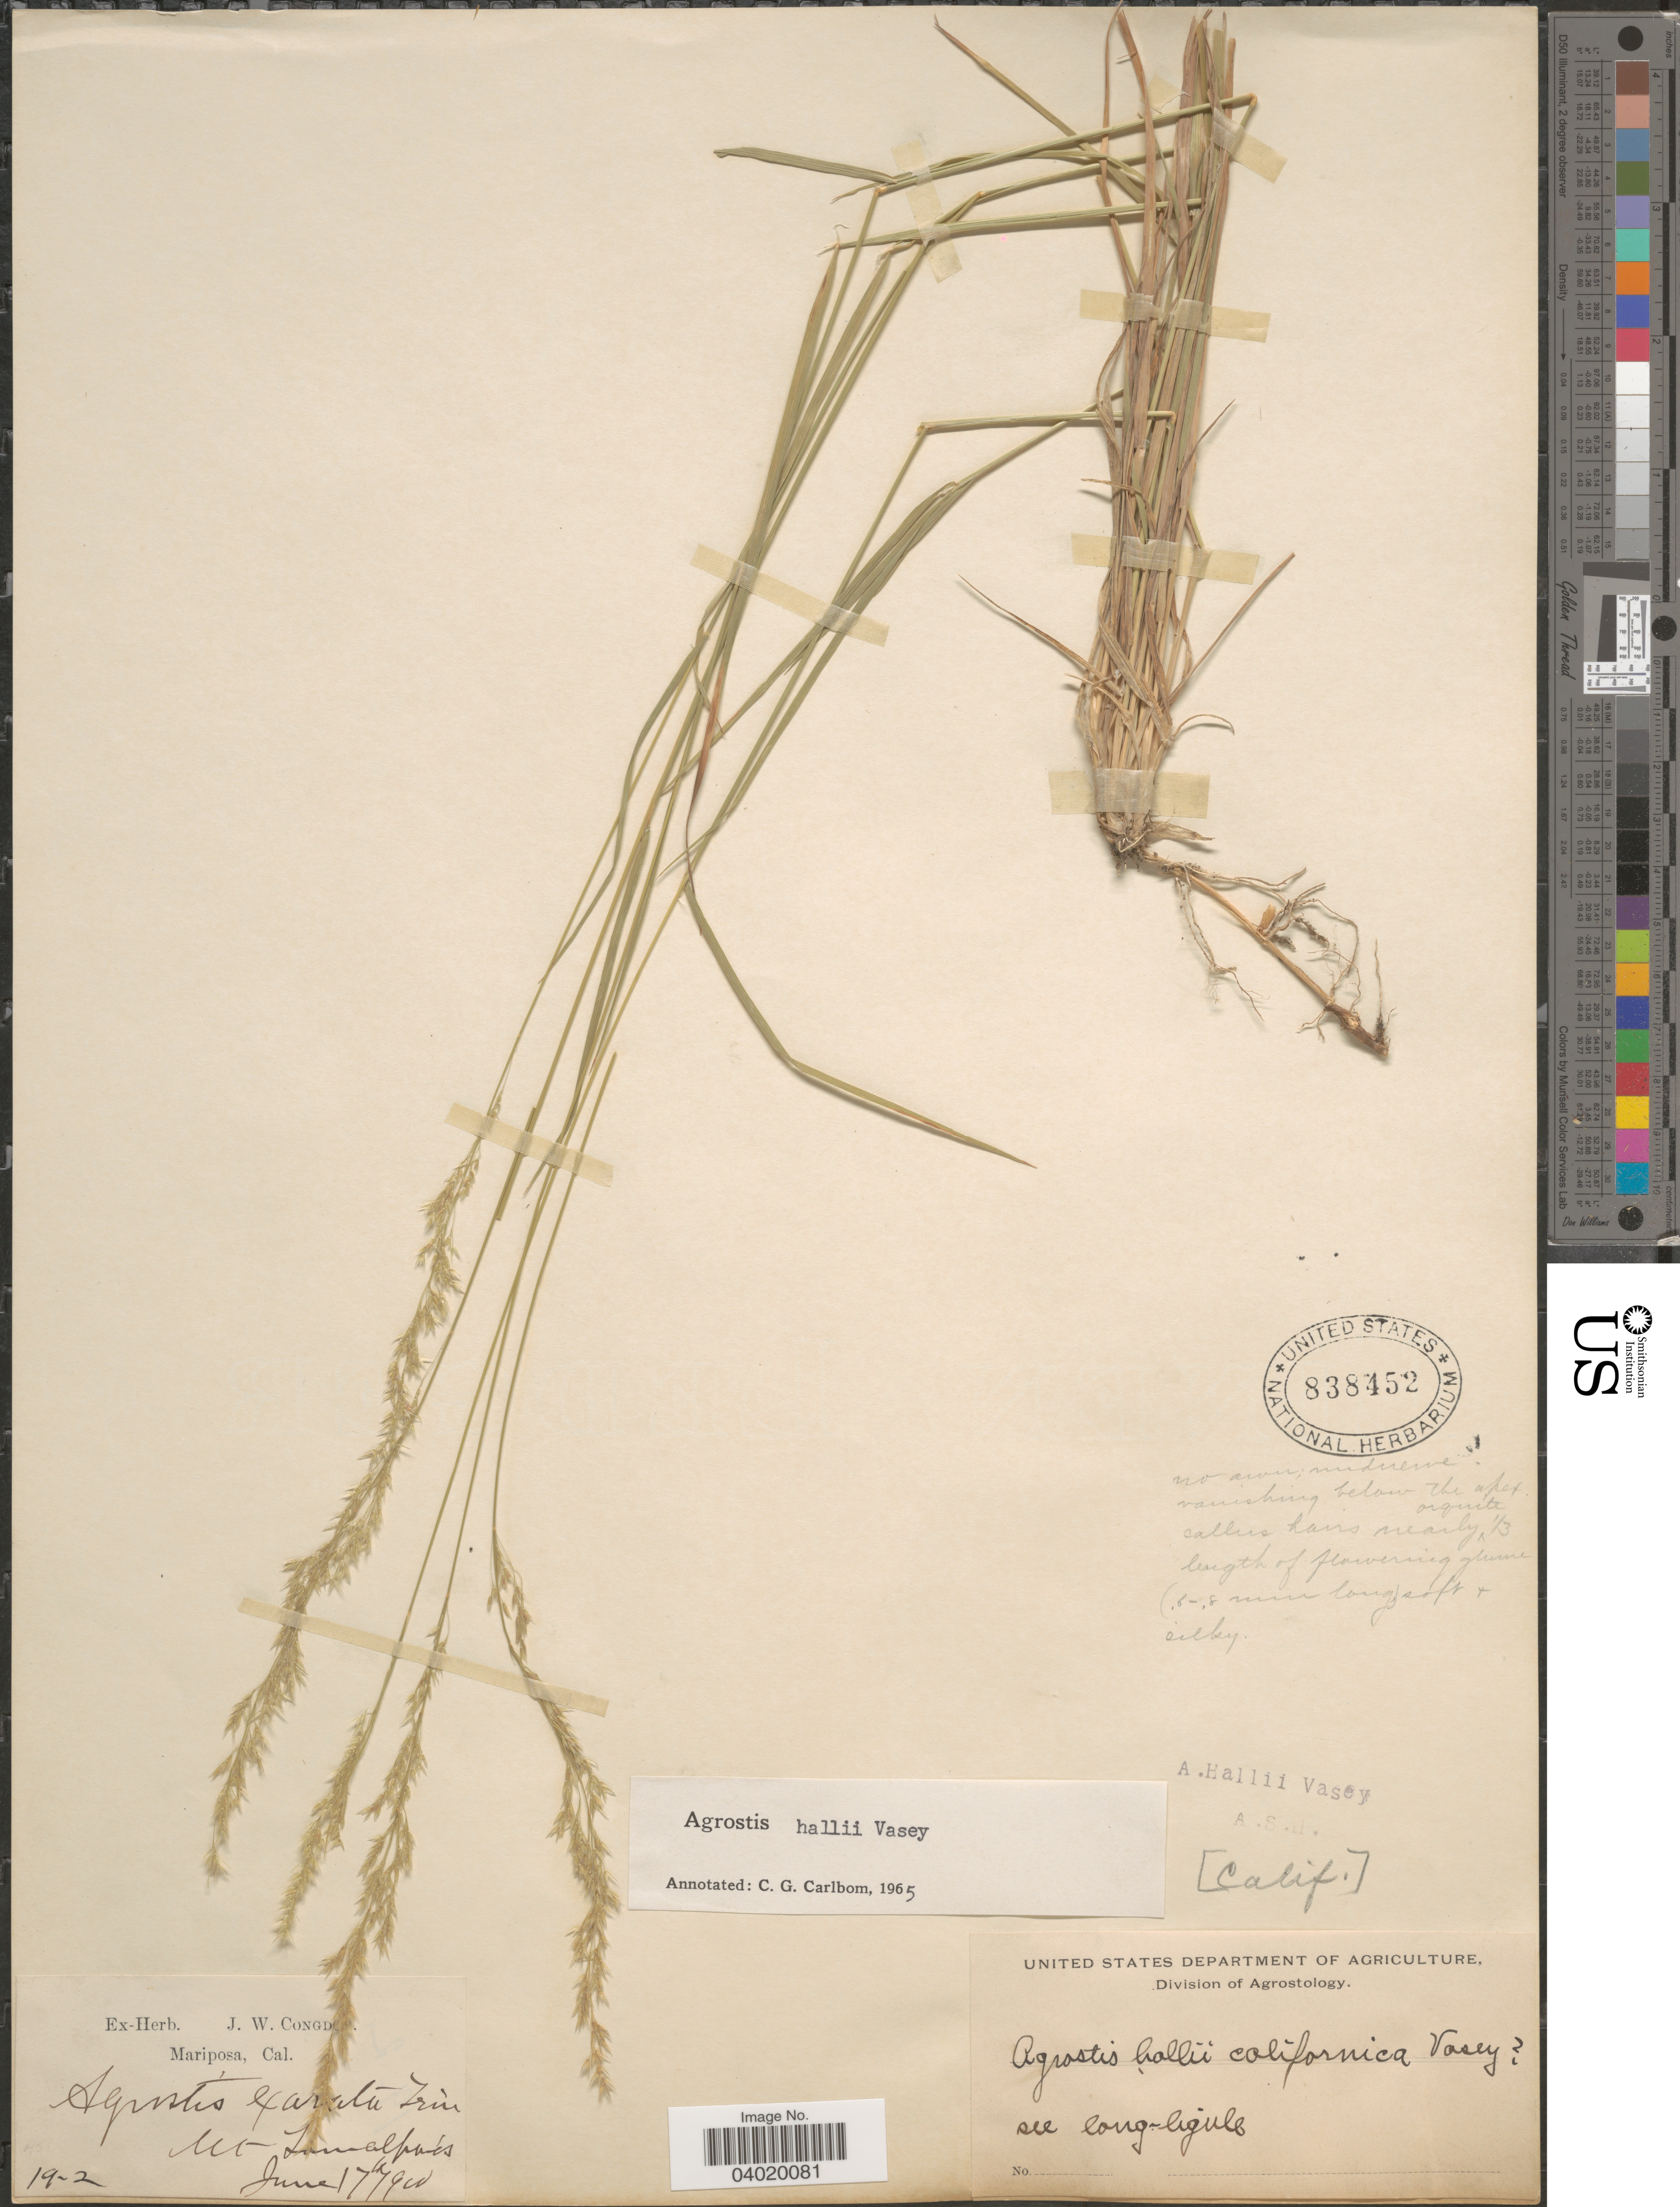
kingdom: Plantae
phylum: Tracheophyta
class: Liliopsida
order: Poales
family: Poaceae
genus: Agrostis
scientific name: Agrostis hallii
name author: Vasey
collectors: ex herb. J. W. Congdon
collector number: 19-2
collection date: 1900-06-17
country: United States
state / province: California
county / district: Mariposa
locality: Mariposa. Mt. Tamalpais.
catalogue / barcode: US 838452